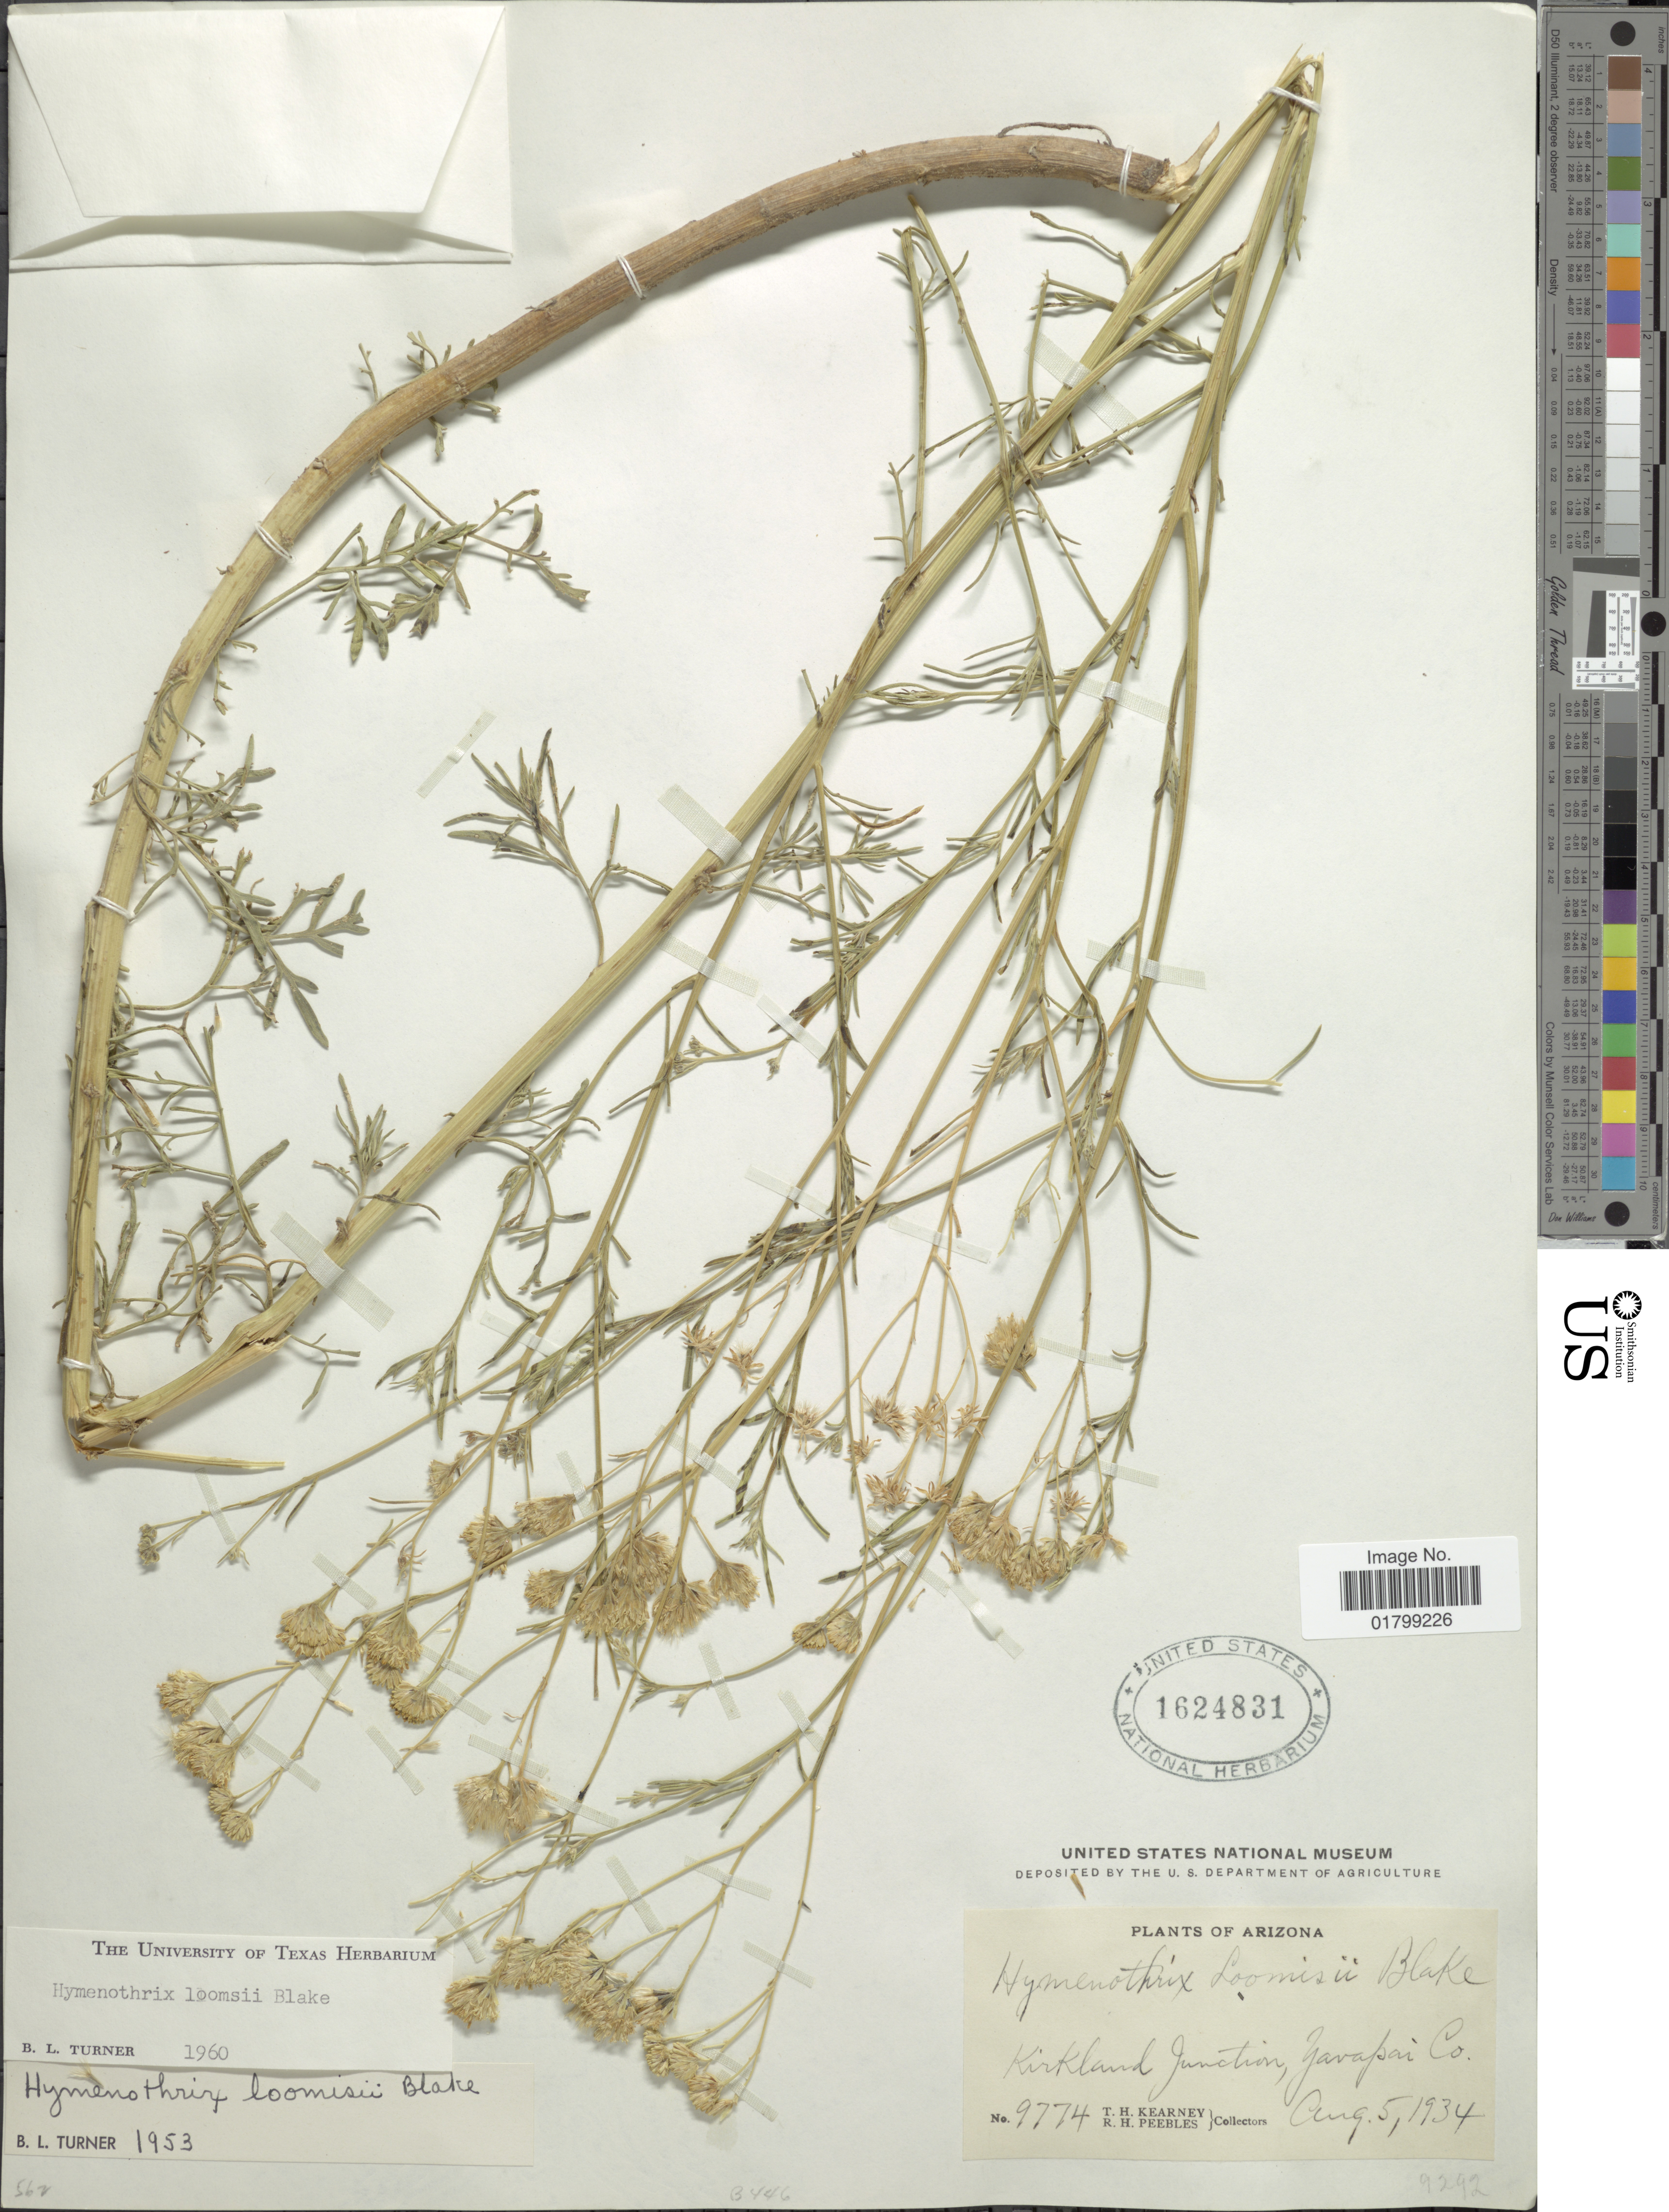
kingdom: Plantae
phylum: Tracheophyta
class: Magnoliopsida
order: Asterales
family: Asteraceae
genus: Hymenothrix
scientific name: Hymenothrix loomisii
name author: S.F. Blake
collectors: T. H. Kearney & R. H. Peebles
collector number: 9774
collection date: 1934-08-05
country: United States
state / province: Arizona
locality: Kirkland Junction, Yavapai Co.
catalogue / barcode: US 1624831